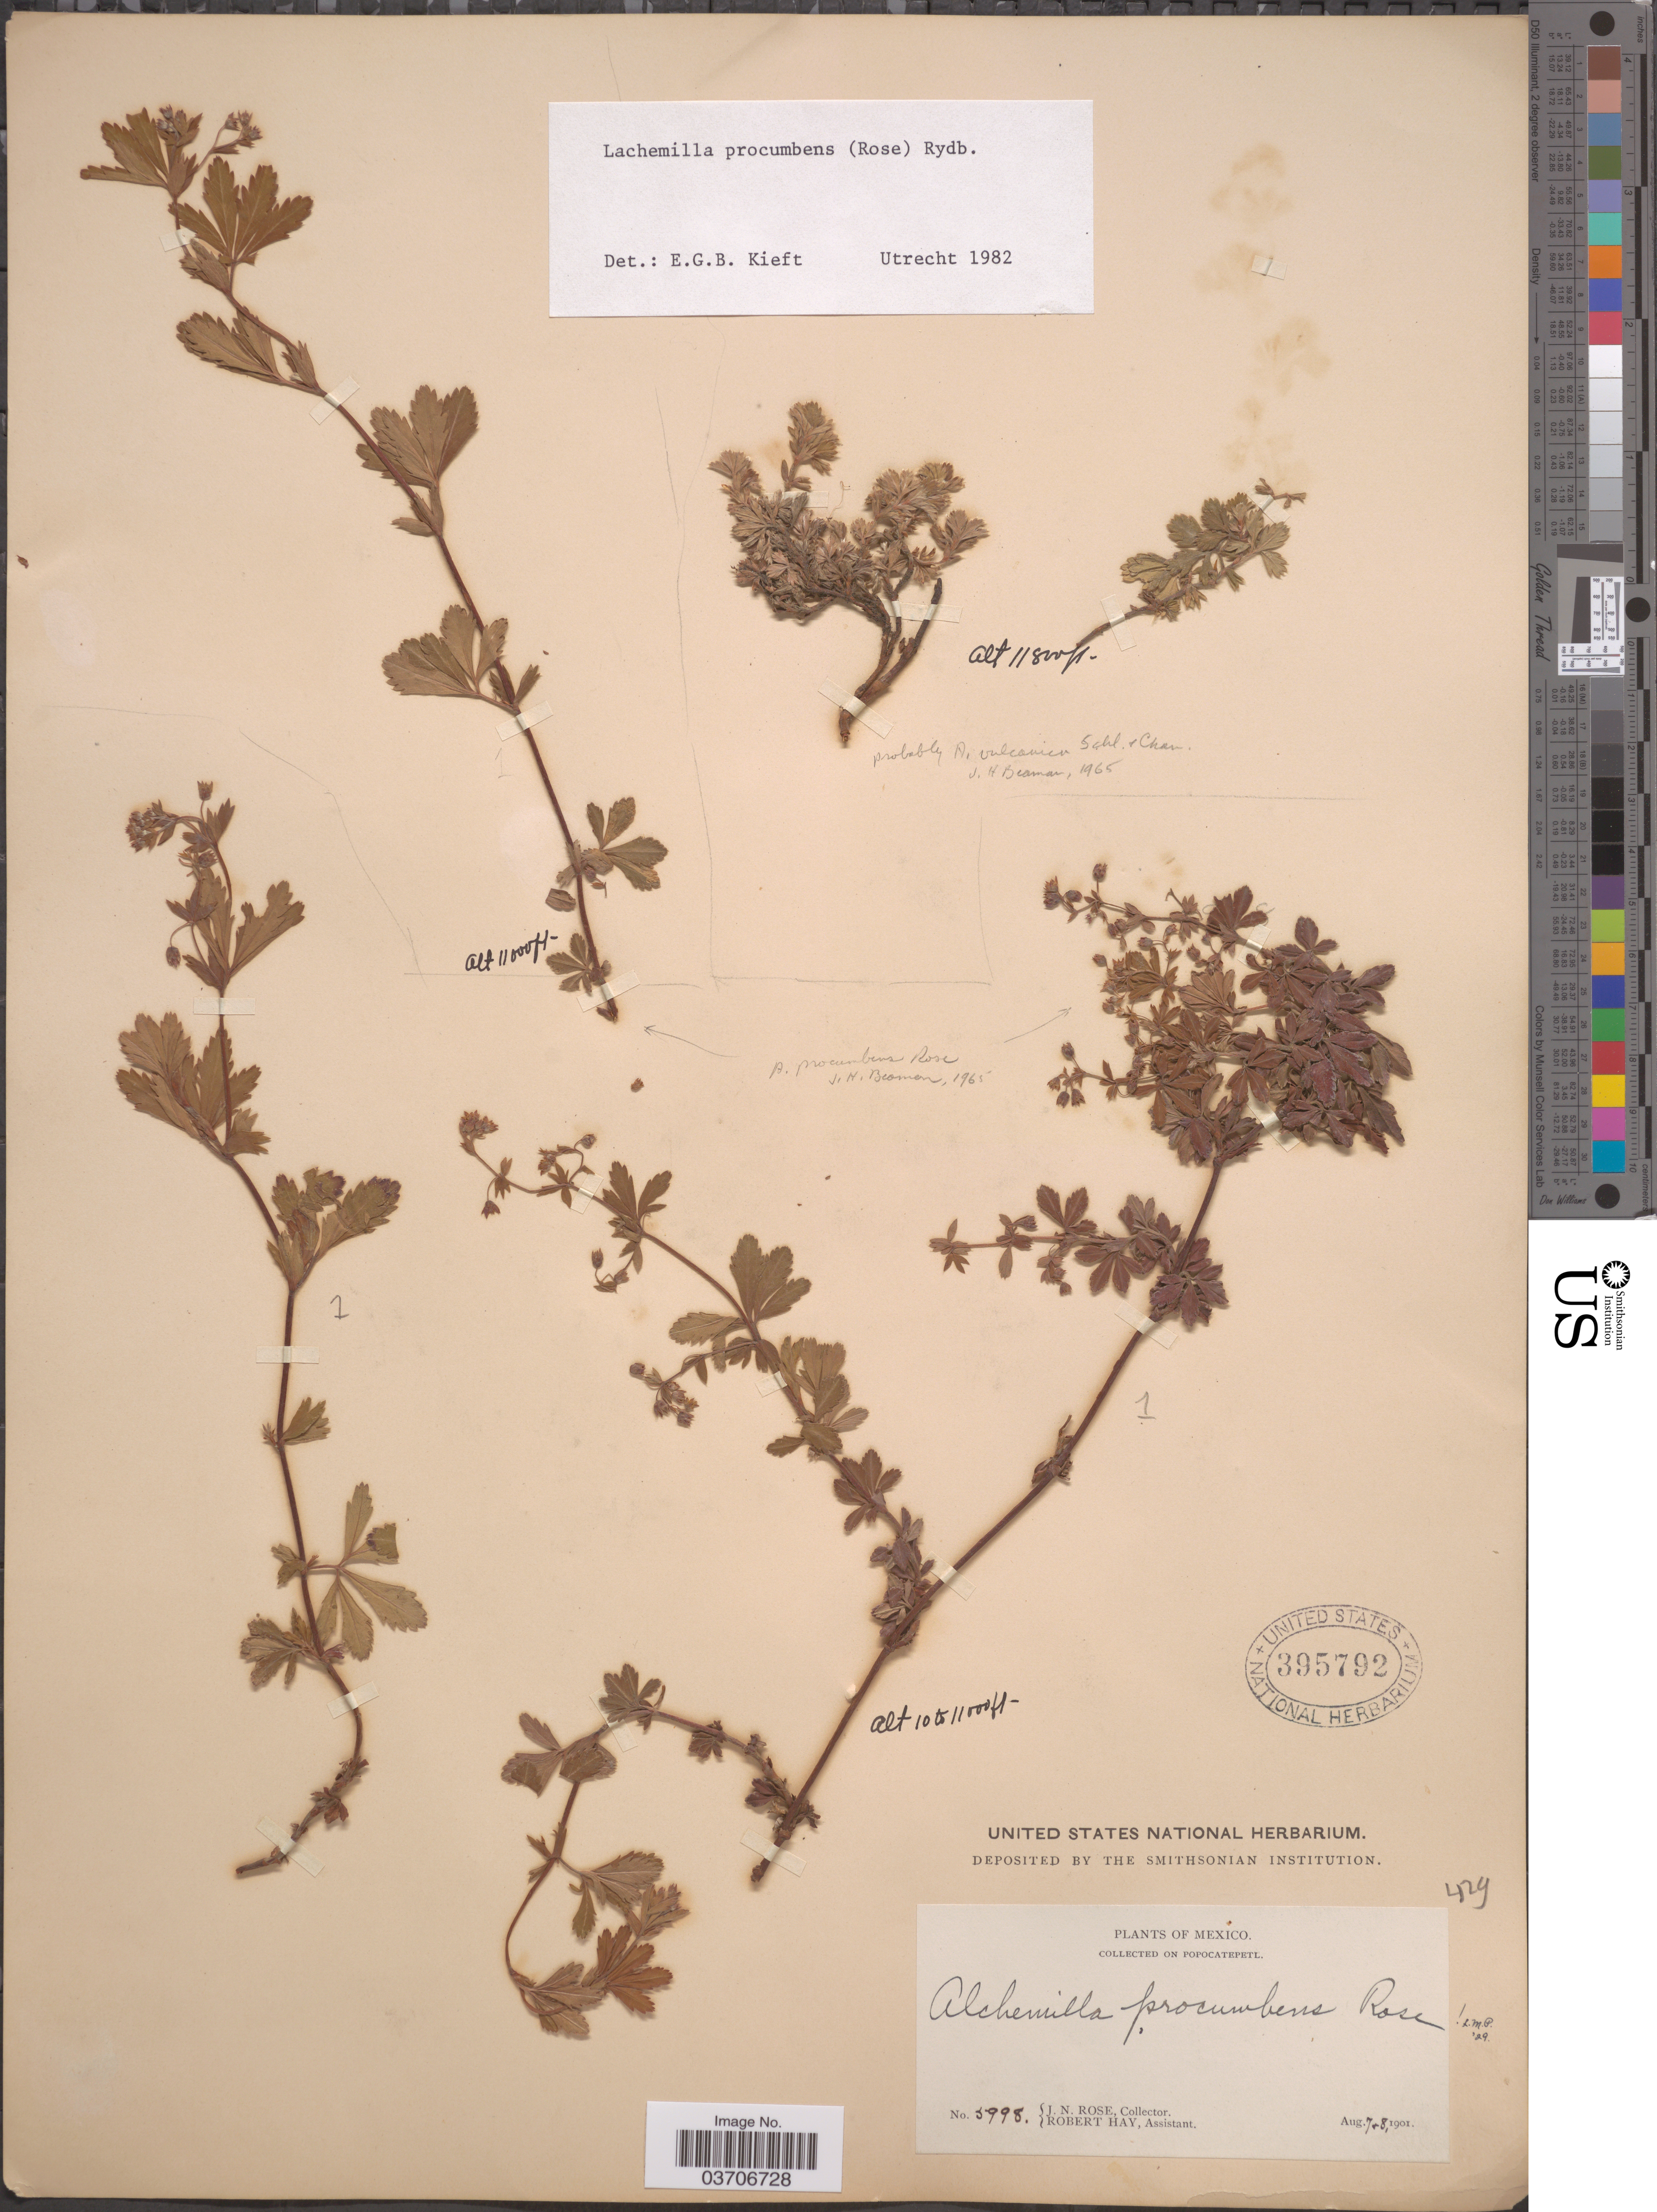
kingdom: Plantae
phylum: Tracheophyta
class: Magnoliopsida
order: Rosales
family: Rosaceae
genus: Lachemilla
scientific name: Lachemilla procumbens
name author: (Rose) Rydb.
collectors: J. N. Rose & R. Hay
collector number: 5998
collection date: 1901-08-07/1901-08-08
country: Mexico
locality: On Popocatepetl.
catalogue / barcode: US 395792